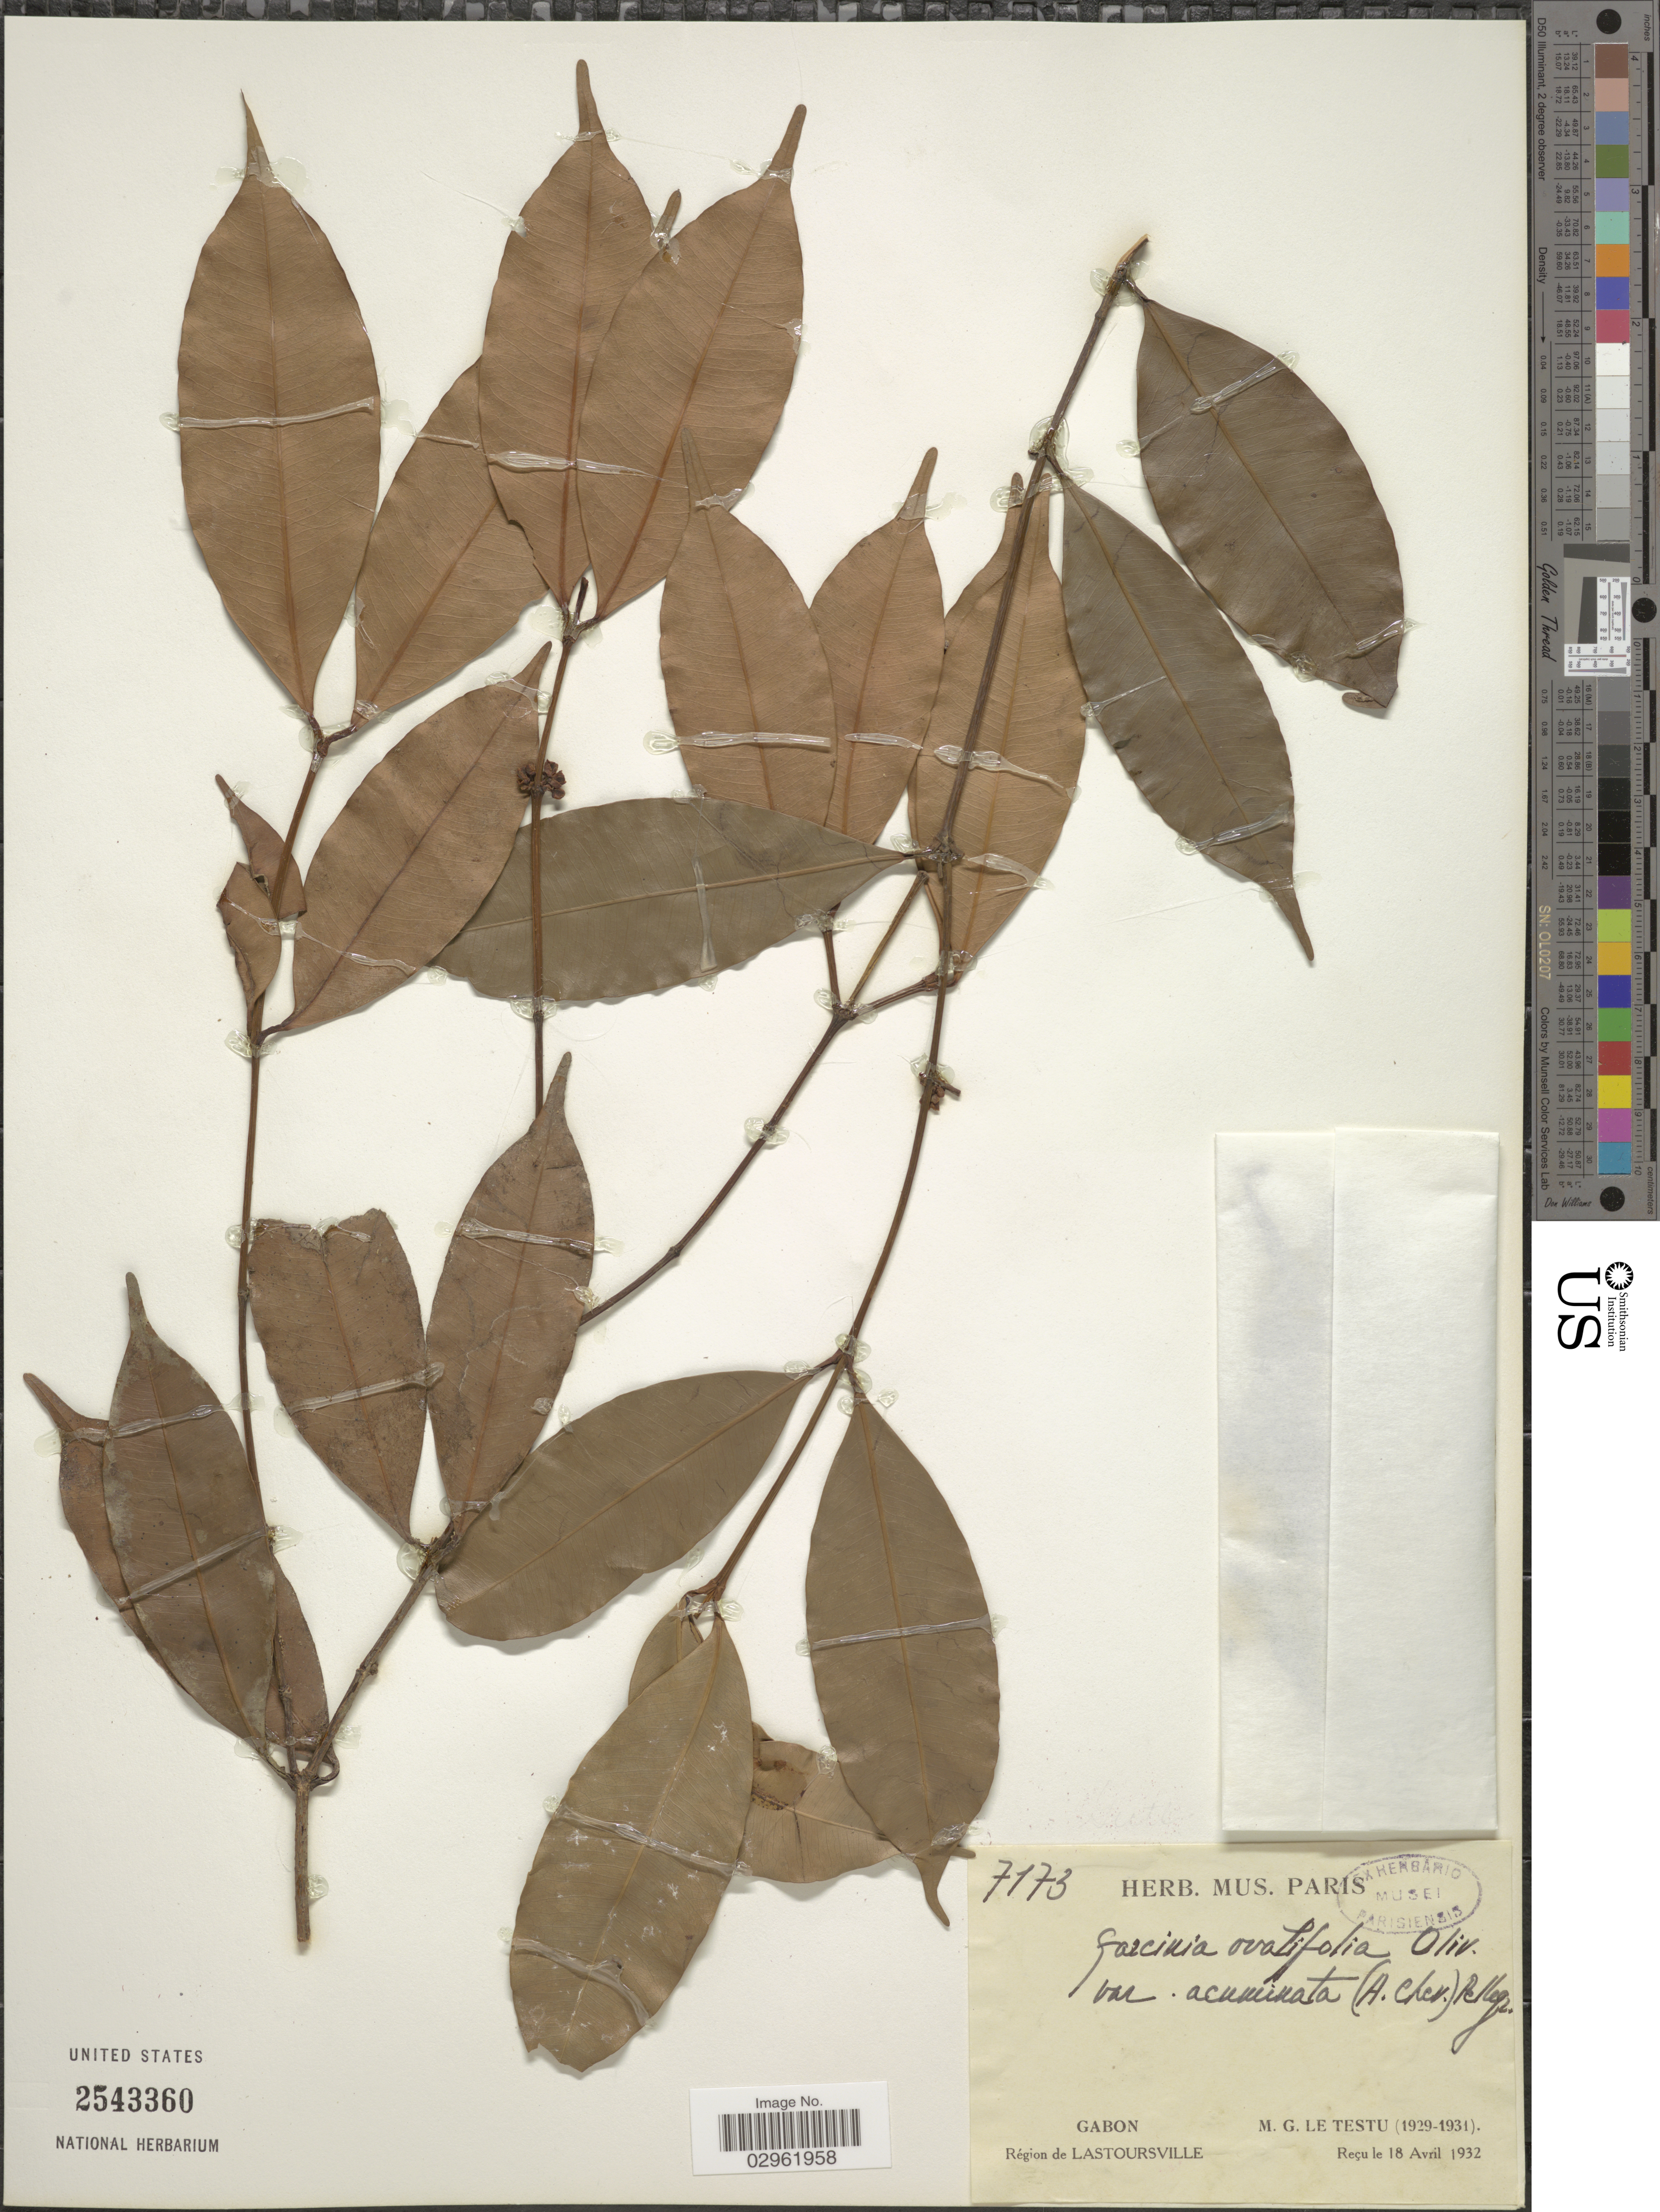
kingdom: Plantae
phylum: Tracheophyta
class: Magnoliopsida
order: Malpighiales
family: Clusiaceae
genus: Garcinia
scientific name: Garcinia ovalifolia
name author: Oliv.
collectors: G. Le Testu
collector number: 7173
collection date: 1929/1931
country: Gabon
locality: Région de Lastoursville.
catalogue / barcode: US 2543360